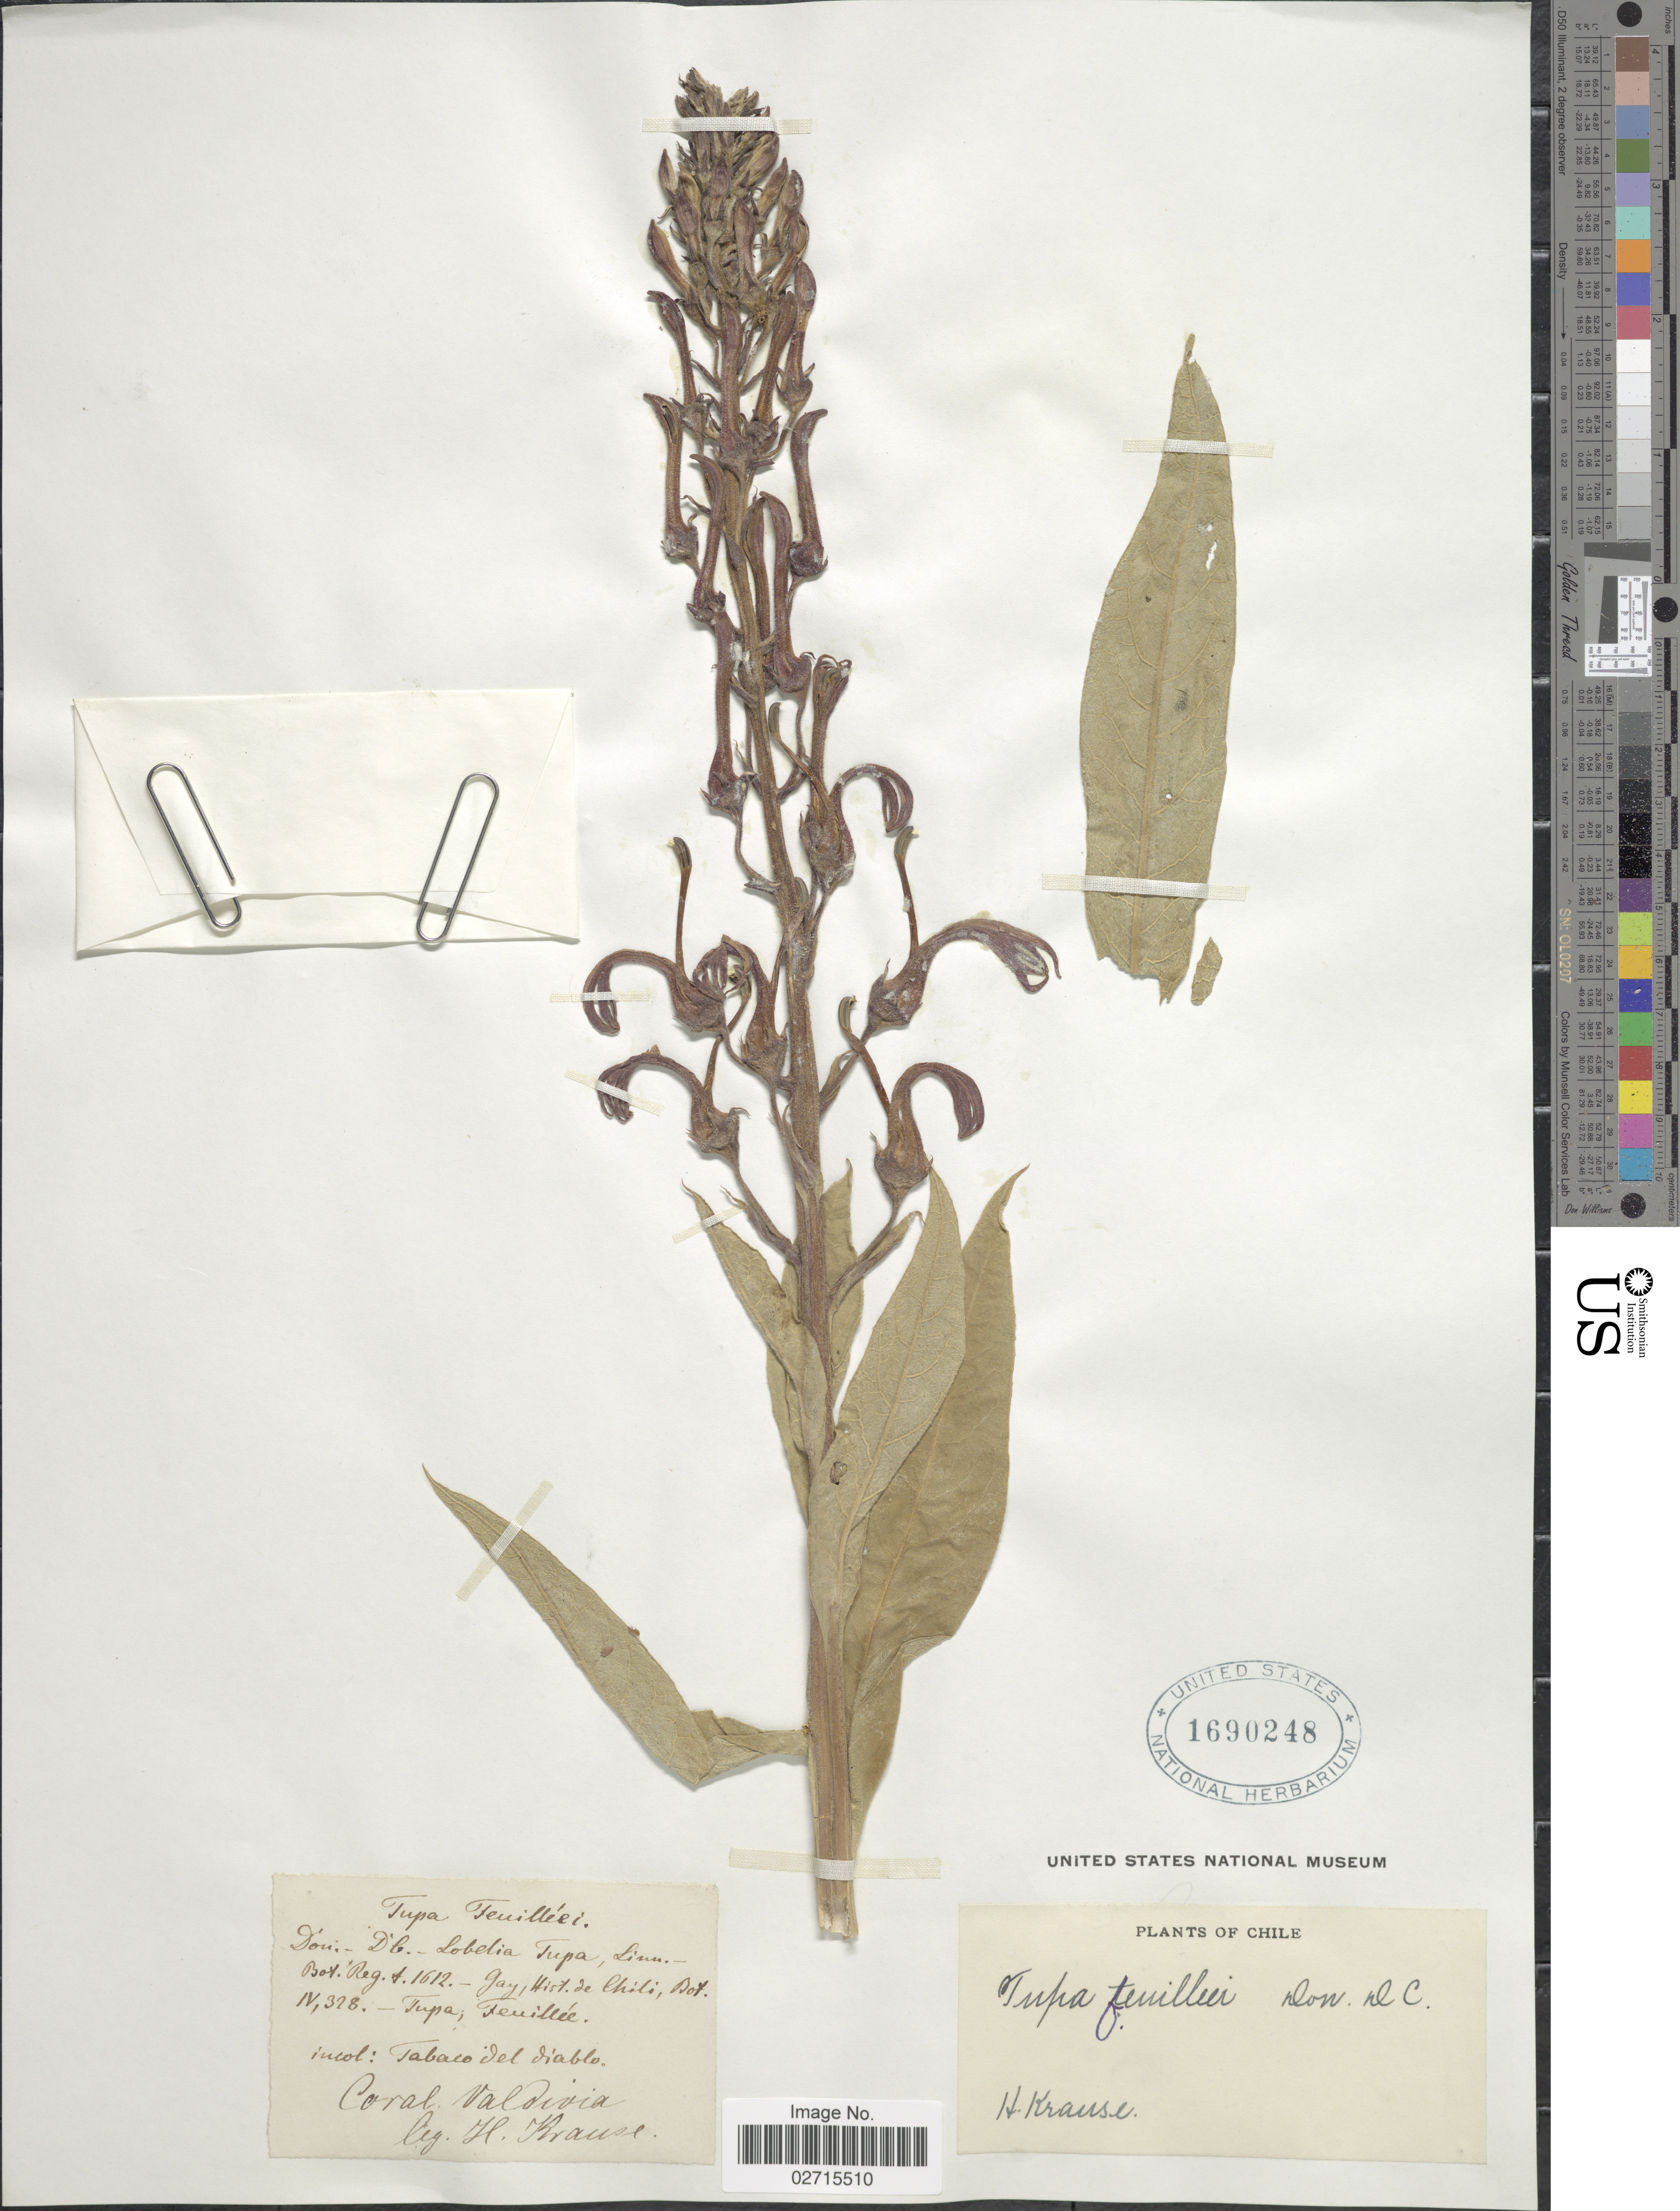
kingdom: Plantae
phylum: Tracheophyta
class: Magnoliopsida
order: Asterales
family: Campanulaceae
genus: Lobelia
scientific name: Lobelia feuillei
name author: (G. Don) G. Nicholson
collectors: H. Krause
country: Chile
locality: Incol: Tabaco del diablo, Coral Valdivia.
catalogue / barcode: US 1690248